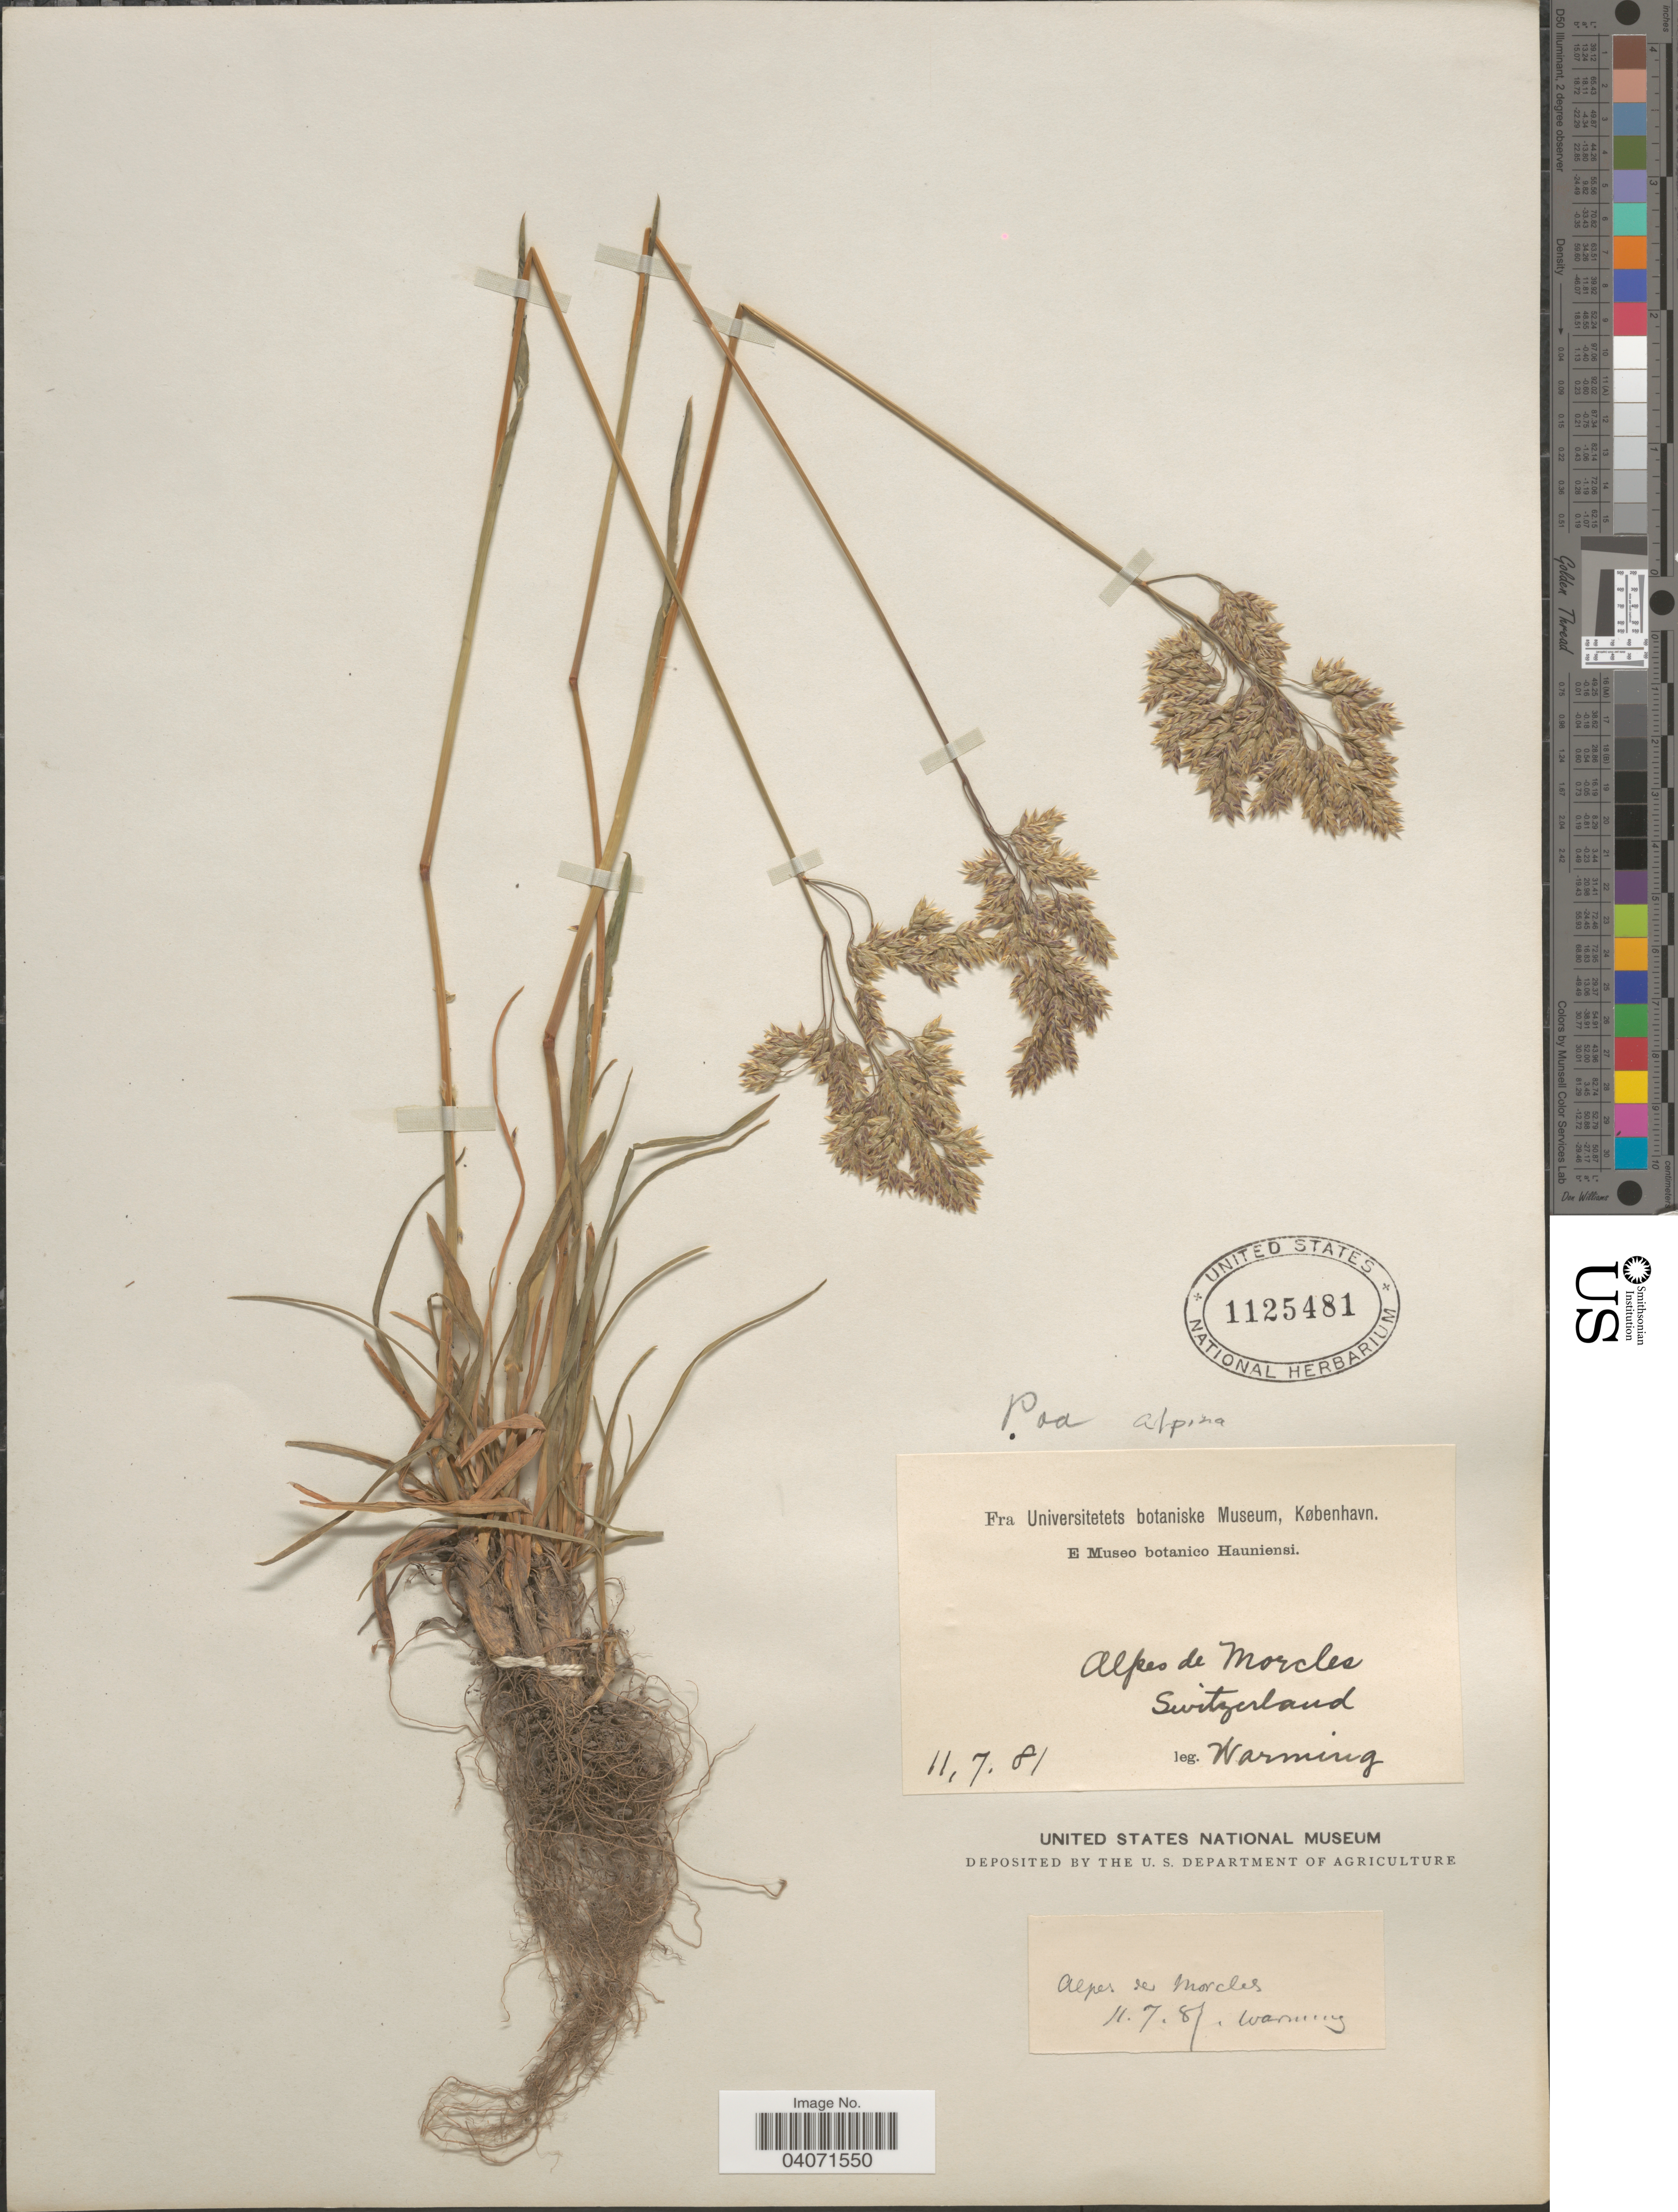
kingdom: Plantae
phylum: Tracheophyta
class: Liliopsida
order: Poales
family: Poaceae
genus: Poa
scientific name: Poa alpina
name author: L.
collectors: Warming, --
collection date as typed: Transcribed d/m/y: 11/7/81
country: Switzerland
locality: Alpes de Morcles.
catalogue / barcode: US 1125481